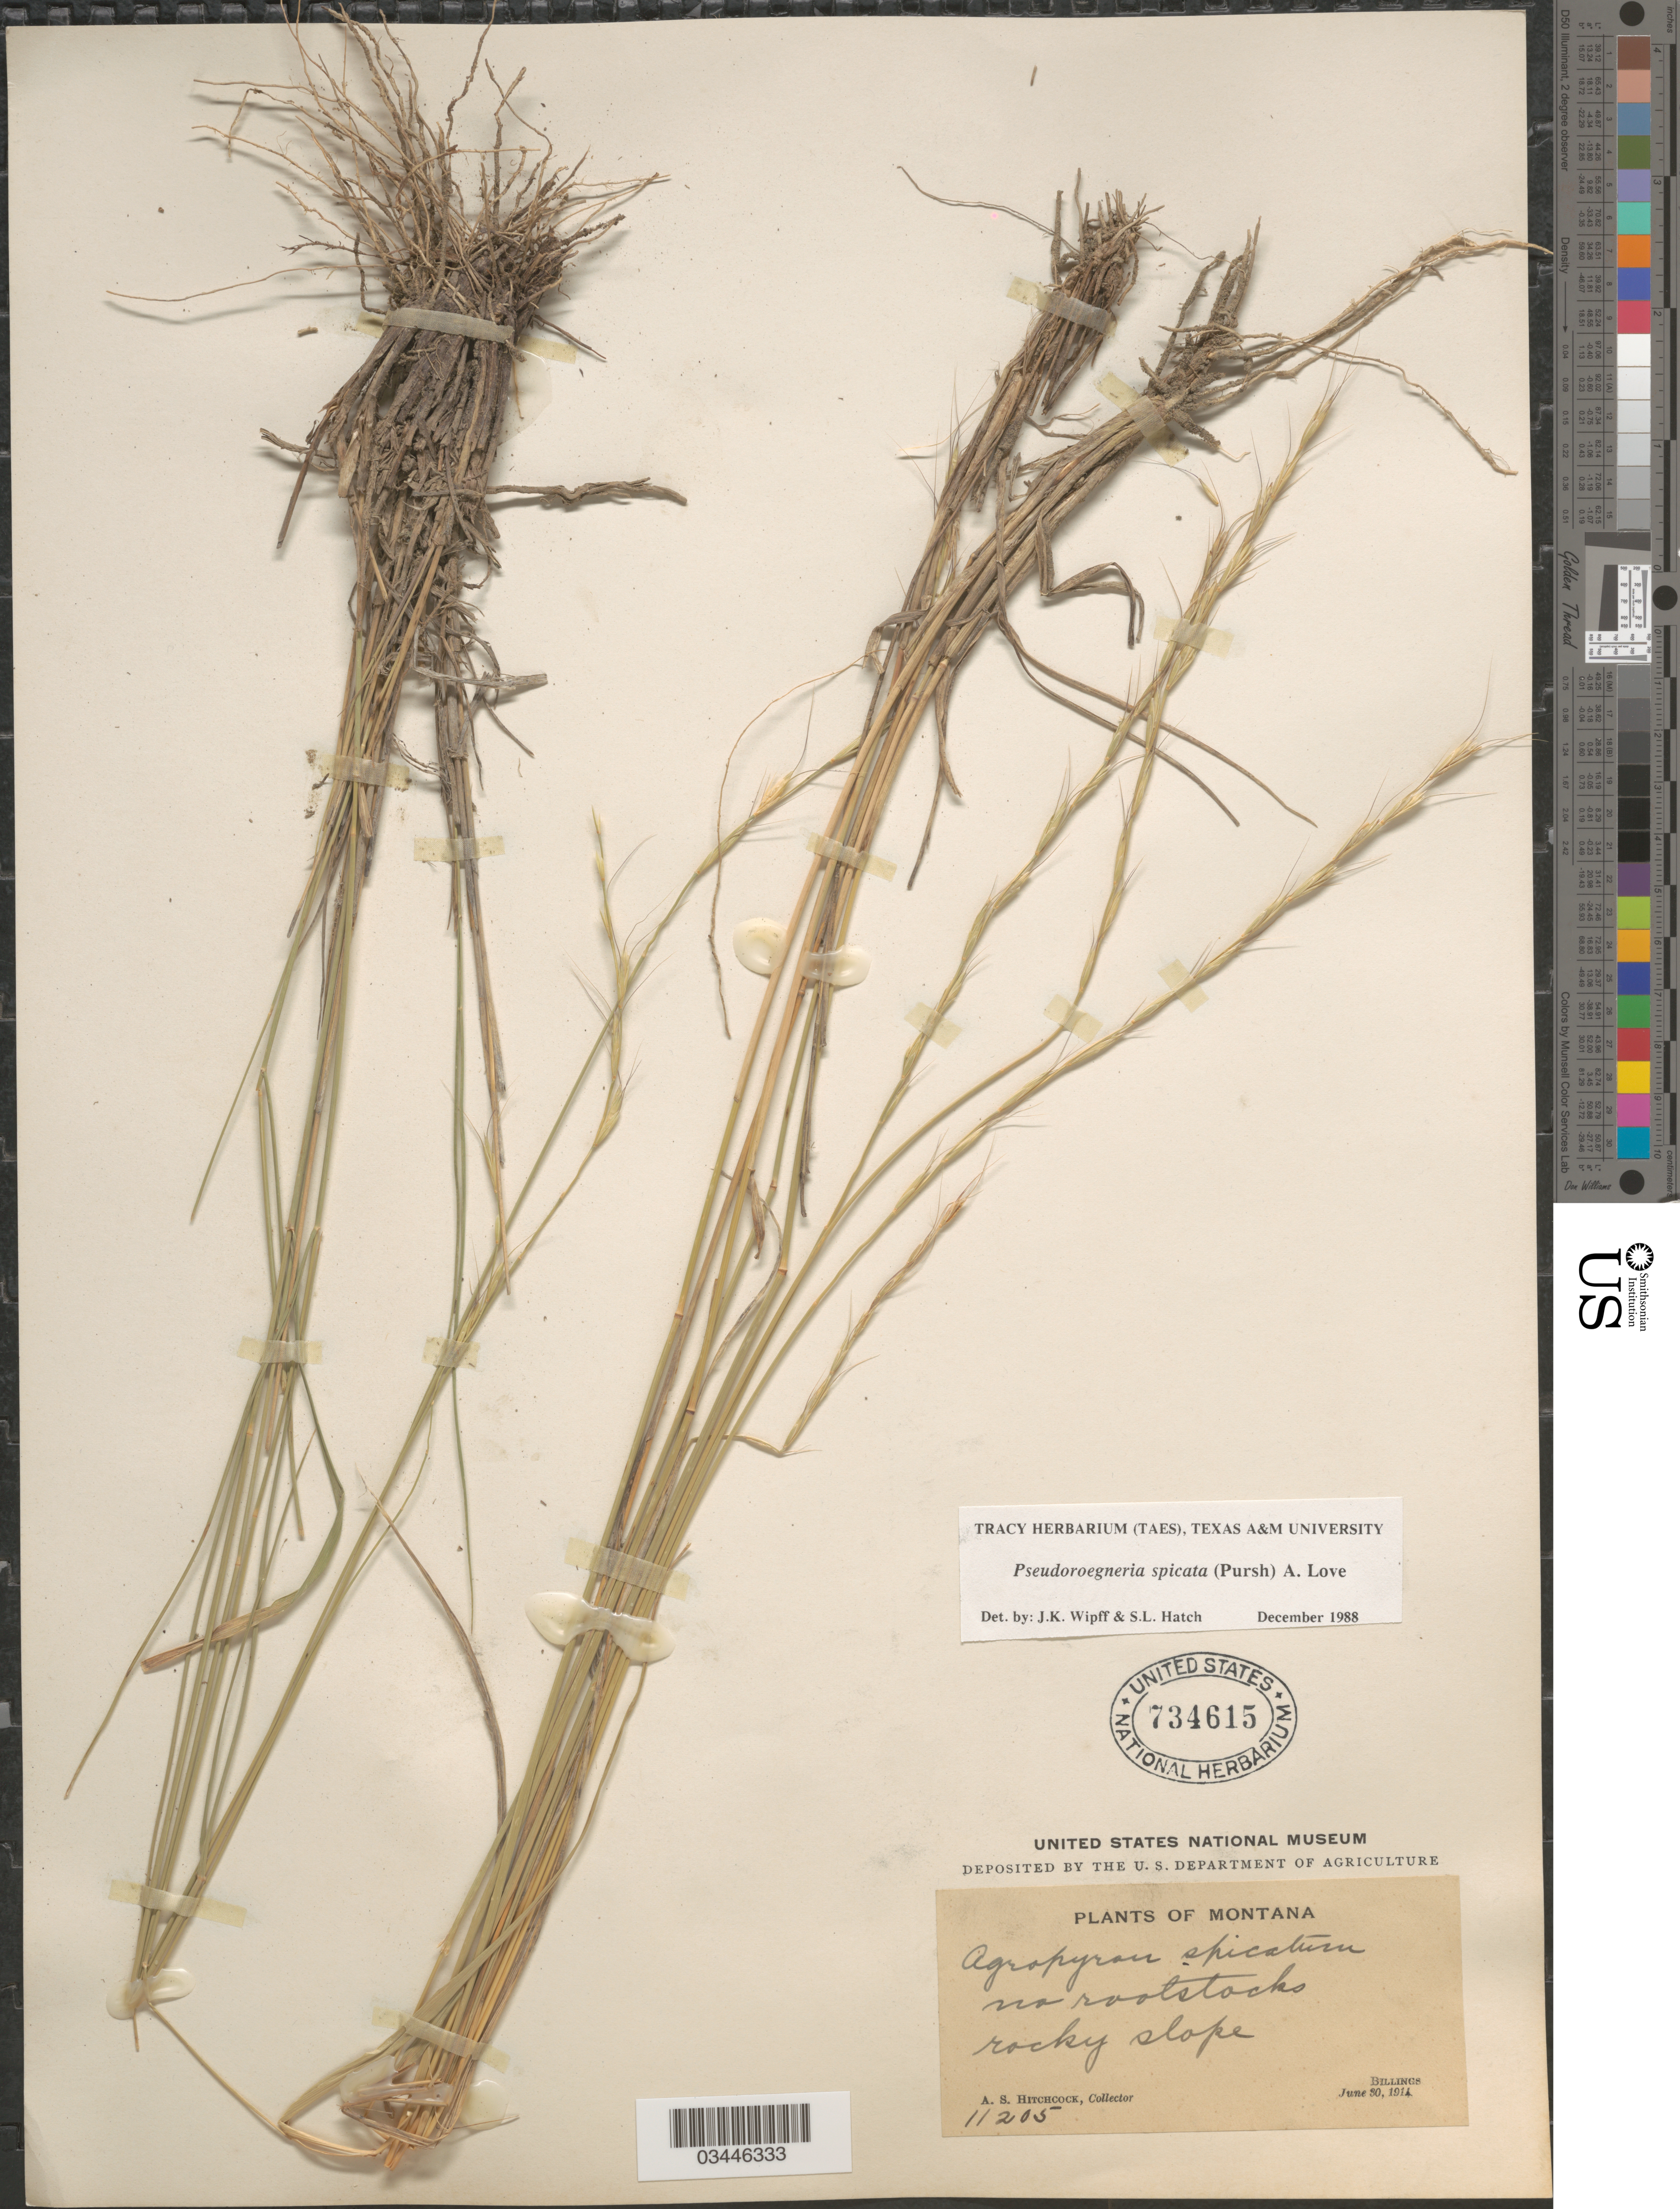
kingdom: Plantae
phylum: Tracheophyta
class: Liliopsida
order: Poales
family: Poaceae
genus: Pseudoroegneria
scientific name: Pseudoroegneria spicata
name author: (Pursh) Á. Löve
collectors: A. S. Hitchcock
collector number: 11205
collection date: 1914-06-30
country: United States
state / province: Montana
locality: No rootstocks, rocky slope. Billings.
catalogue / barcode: US 734615